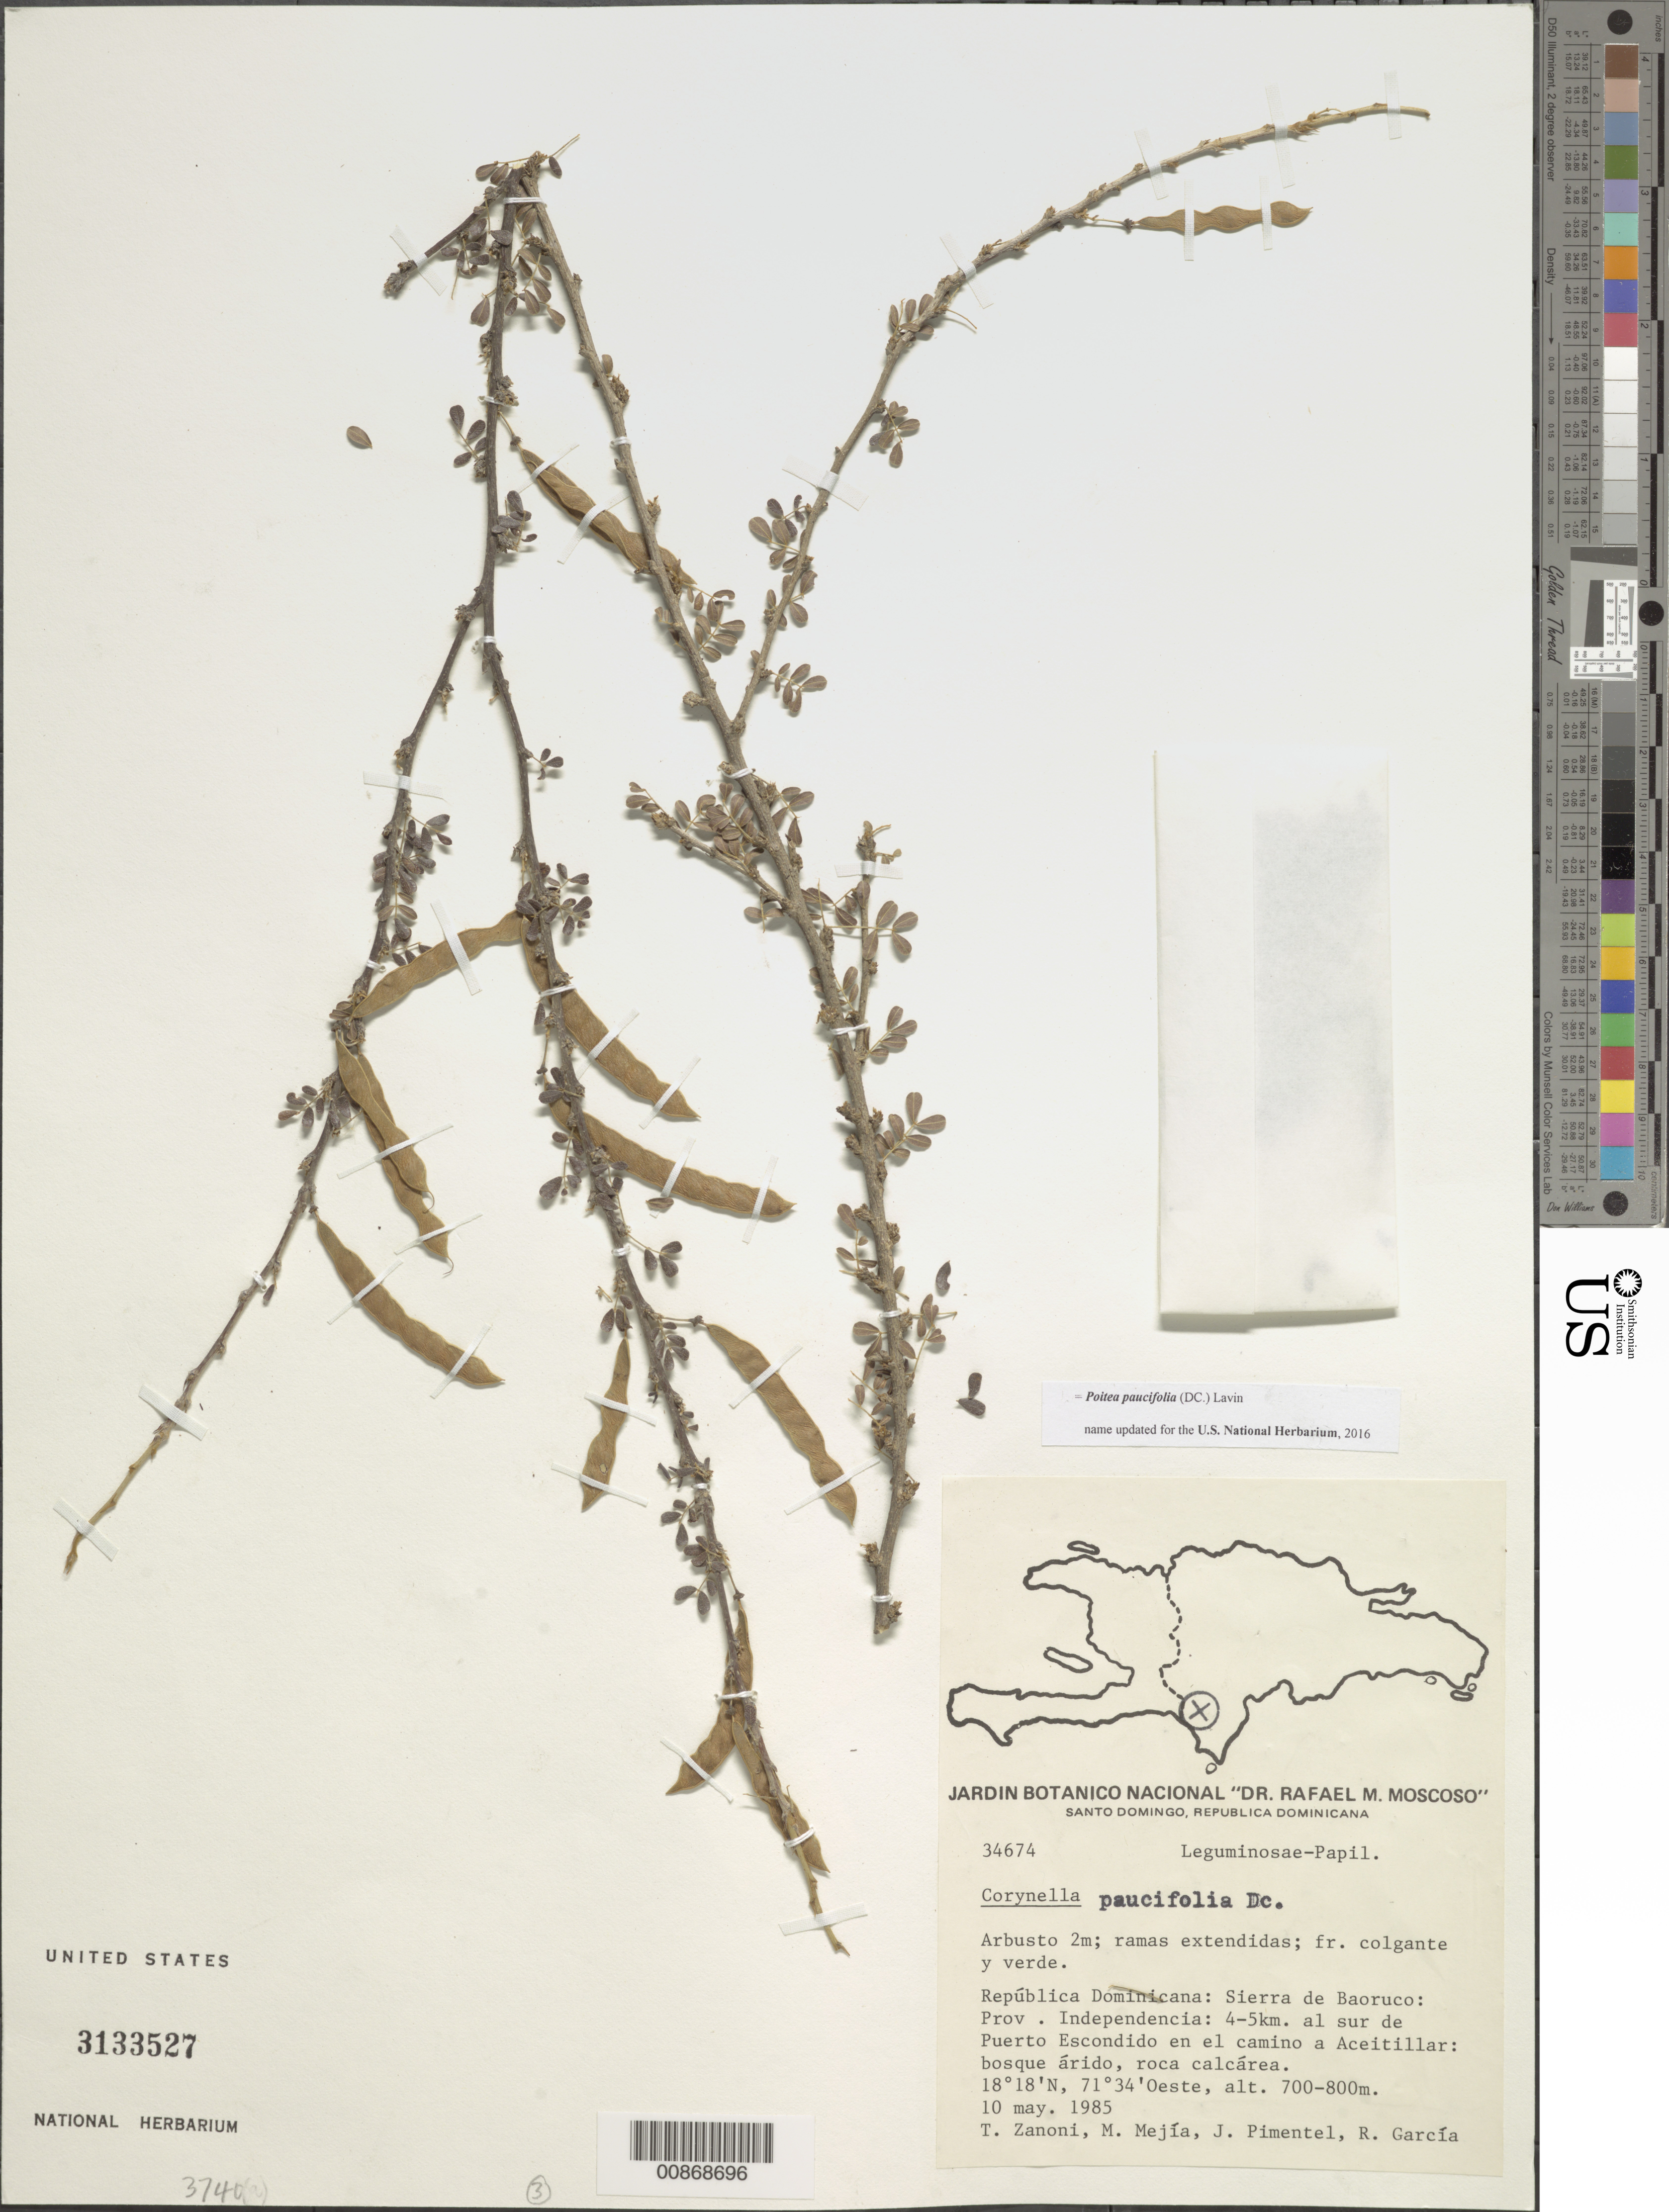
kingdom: Plantae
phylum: Tracheophyta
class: Magnoliopsida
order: Fabales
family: Fabaceae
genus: Poitea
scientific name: Poitea paucifolia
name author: (DC.) Lavin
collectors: T. A. Zanoni, M. Mejia, J. Pimentel & R. G. García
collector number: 34674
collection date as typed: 10 May 1985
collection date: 1985-05-10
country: Dominican Republic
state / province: Independencia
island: Hispaniola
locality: Sierra de Baoruco: 4-5 km al sur de Puerto Escondido en el camino a Aceitillar.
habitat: Bosque árido, roca calcárea.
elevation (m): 700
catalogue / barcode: US 3133527